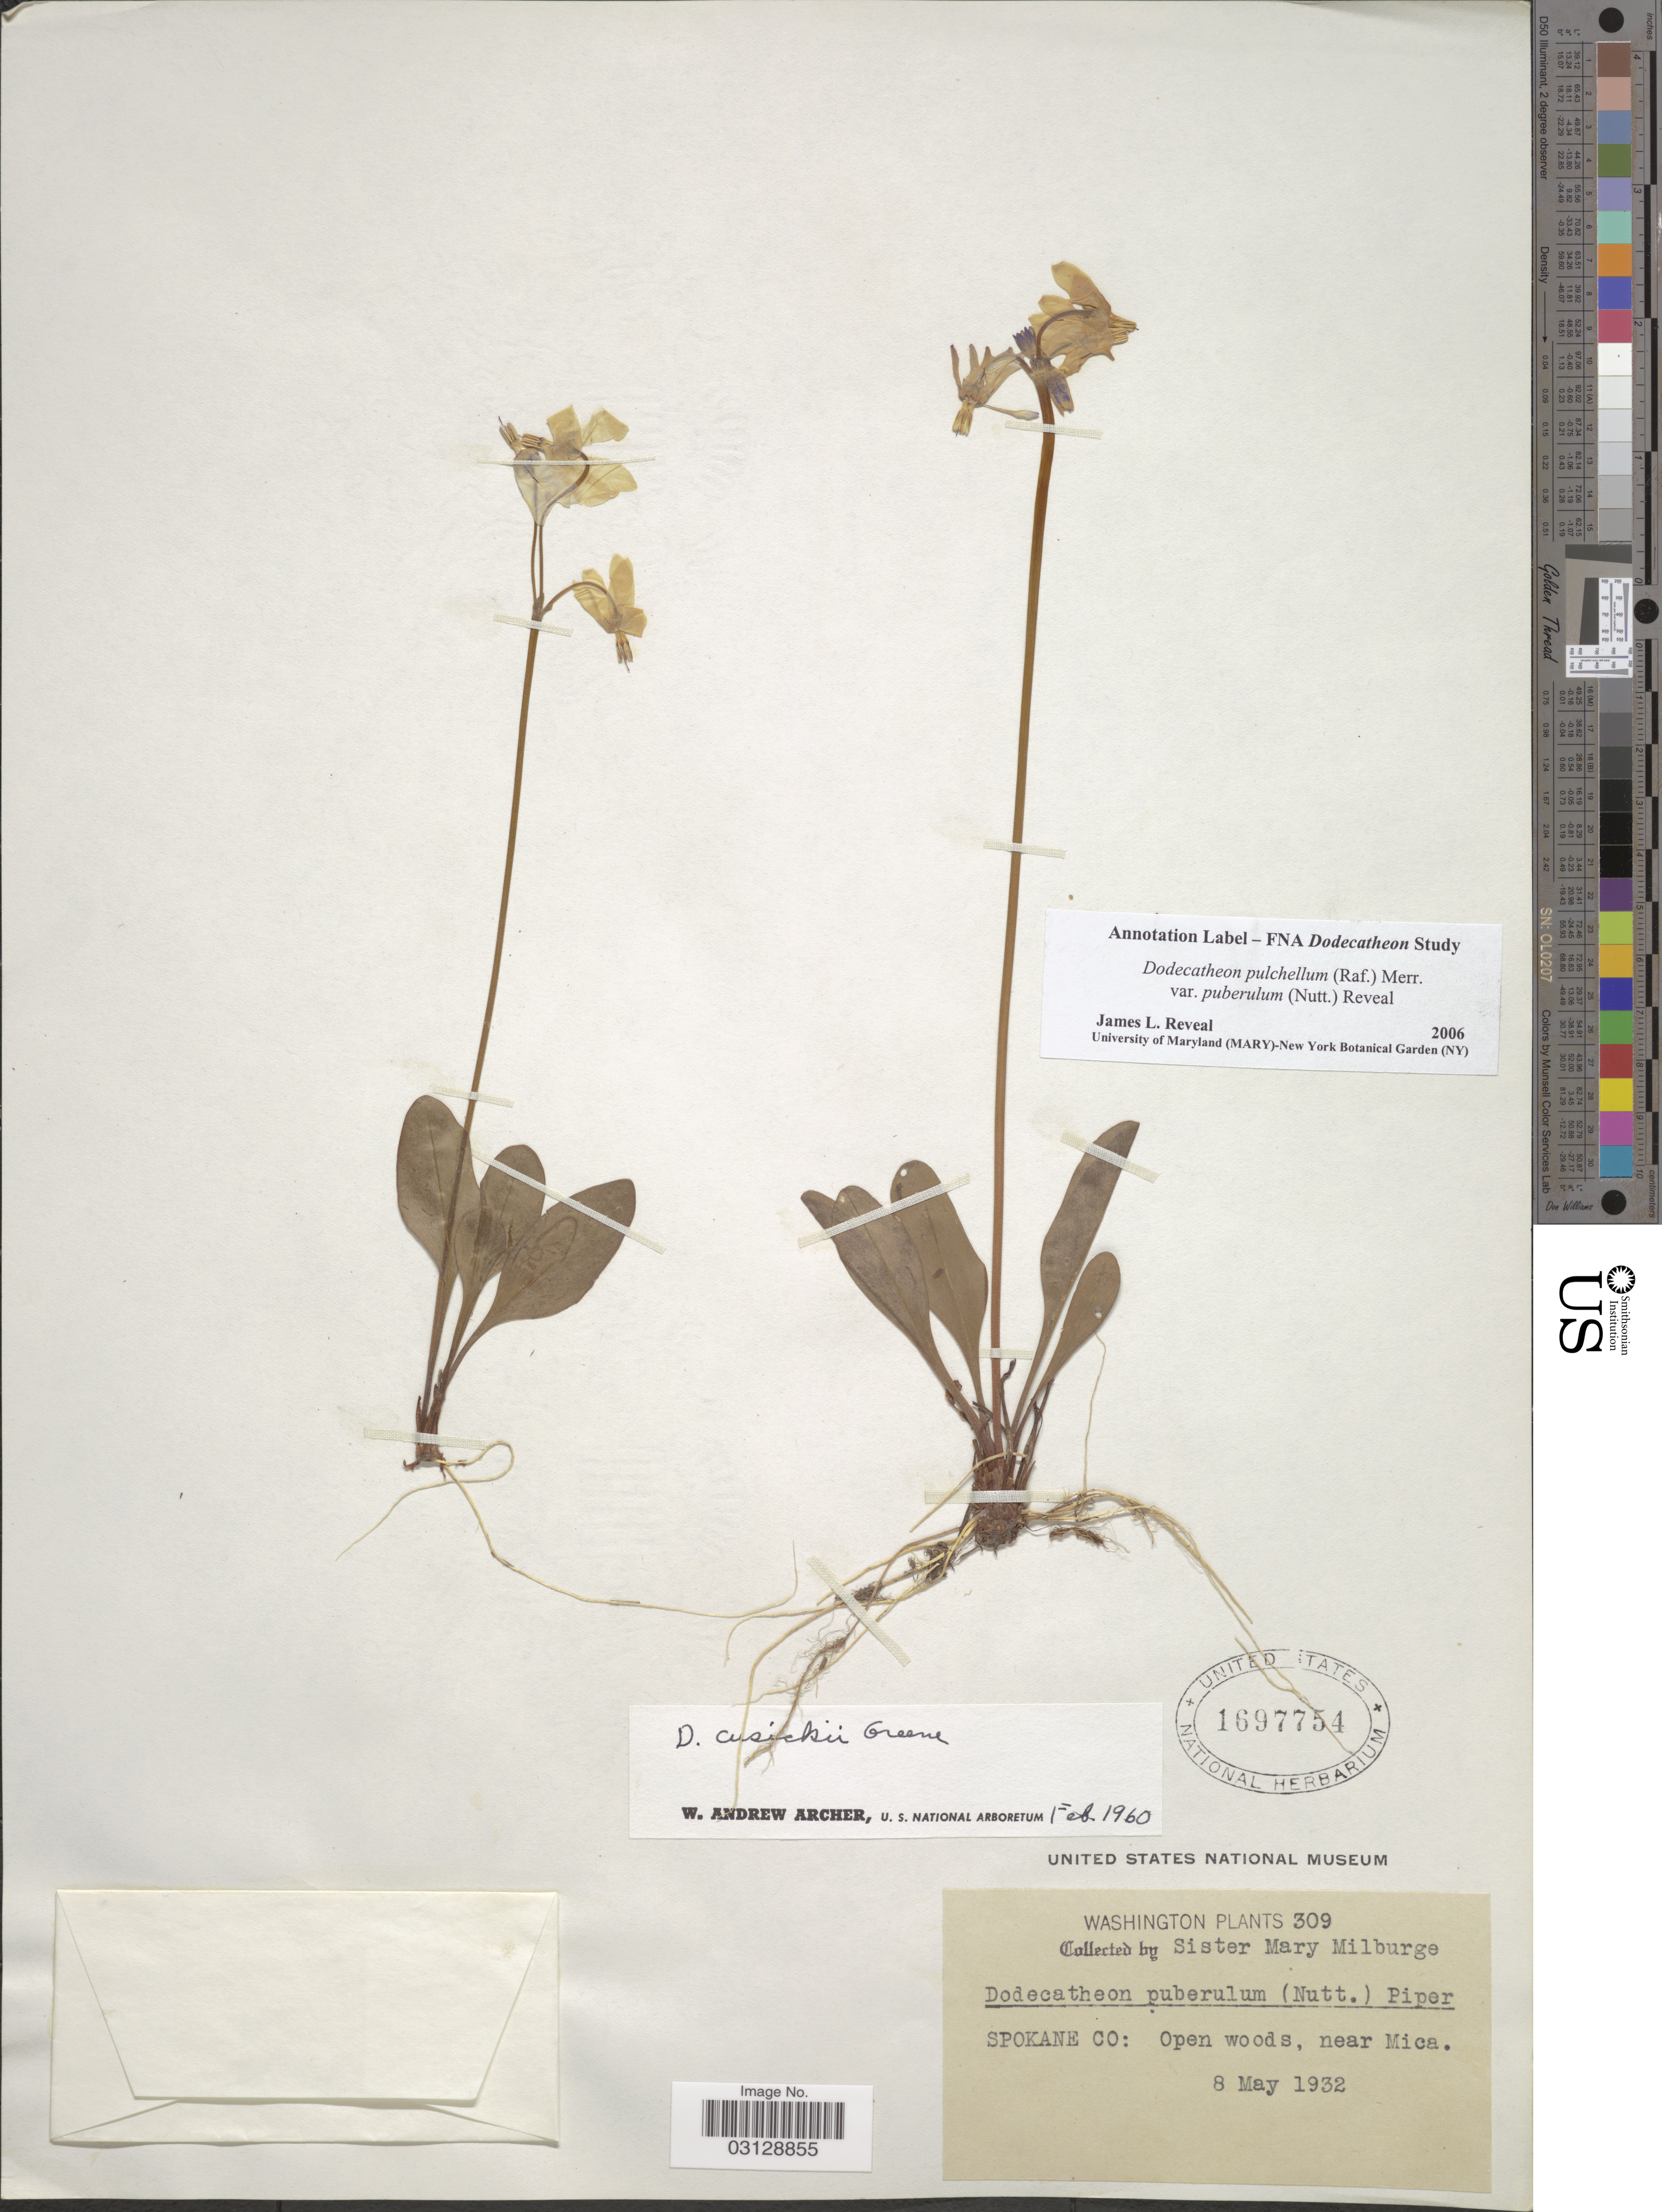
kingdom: Plantae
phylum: Tracheophyta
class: Magnoliopsida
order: Ericales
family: Primulaceae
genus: Dodecatheon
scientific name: Dodecatheon pulchellum var. cusickii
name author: (Greene) Reveal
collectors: S. Milburge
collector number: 309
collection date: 1932-05-08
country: United States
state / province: Washington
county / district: Spokane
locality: Spokane Co: open woods, near Mica.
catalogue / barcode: US 1697754